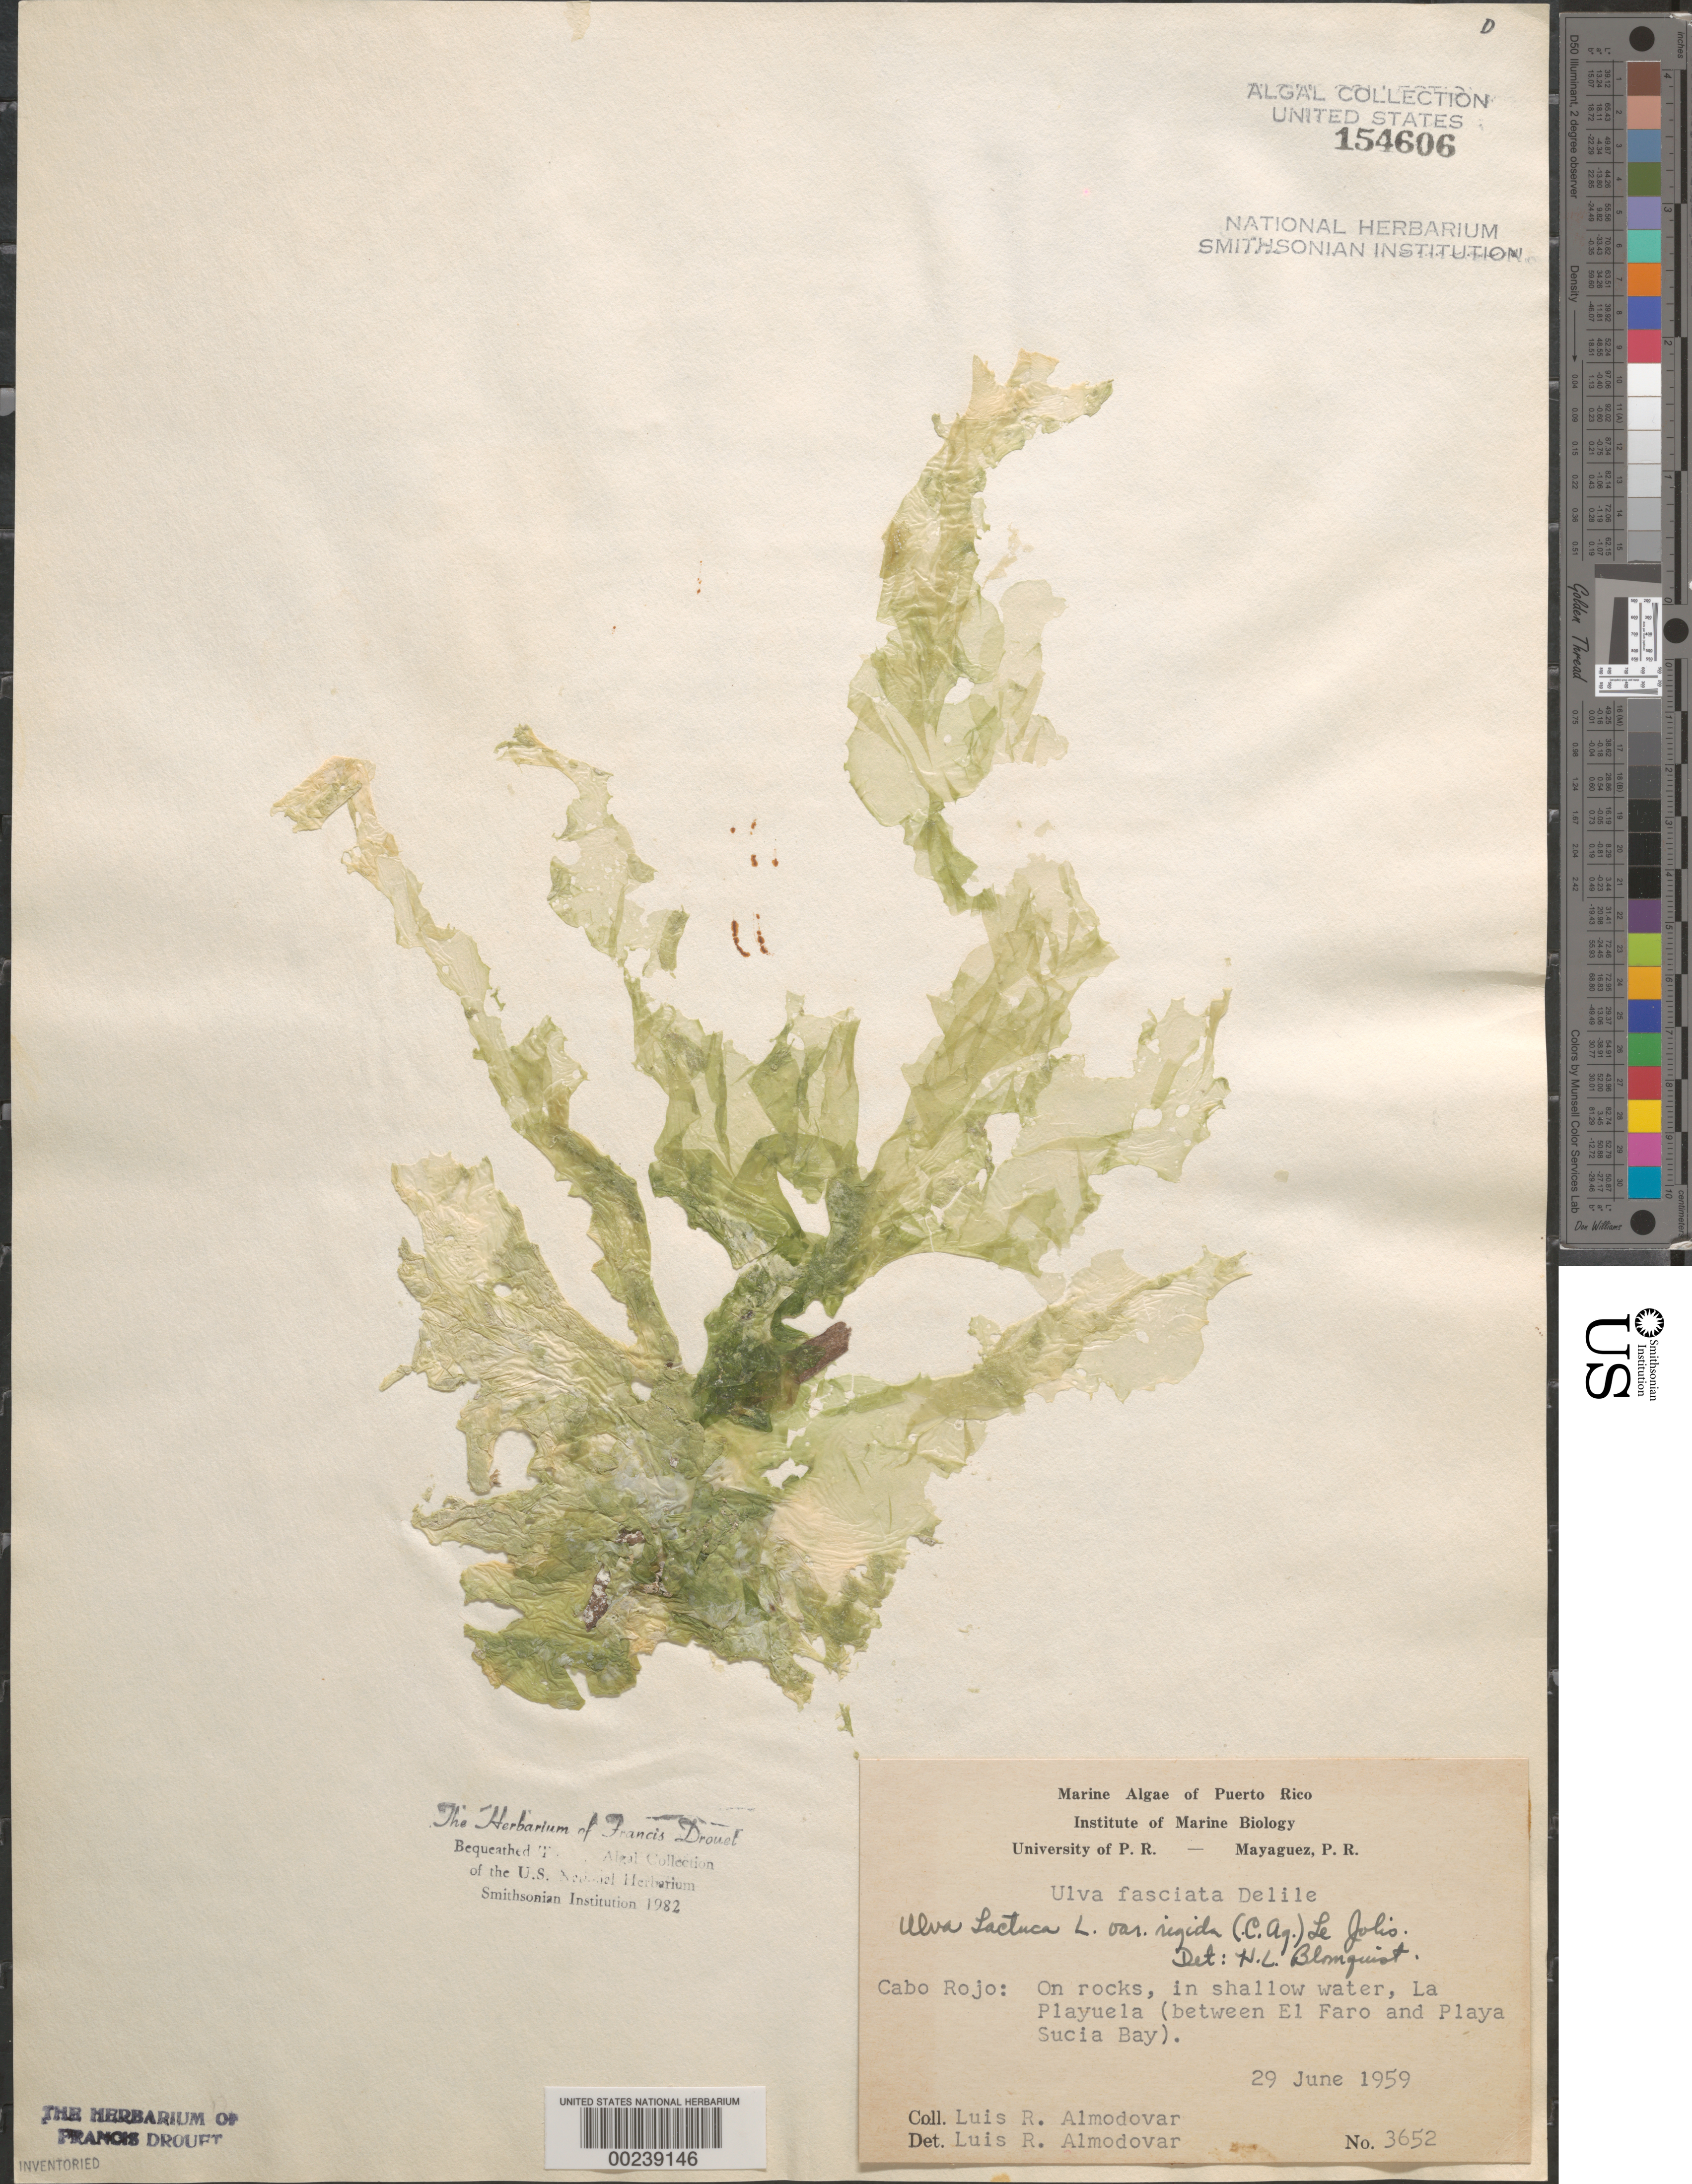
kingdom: Plantae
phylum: Chlorophyta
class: Ulvophyceae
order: Ulvales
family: Ulvaceae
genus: Ulva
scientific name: Ulva lactuca var. rigida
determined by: Almodovar, L. R.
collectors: L. Almodovar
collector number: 3652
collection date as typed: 29 Jun 1959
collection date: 1959-06-29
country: Puerto Rico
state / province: Cabo Rojo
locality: La playuela, between el faro and playa sucia bay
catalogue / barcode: US 154606